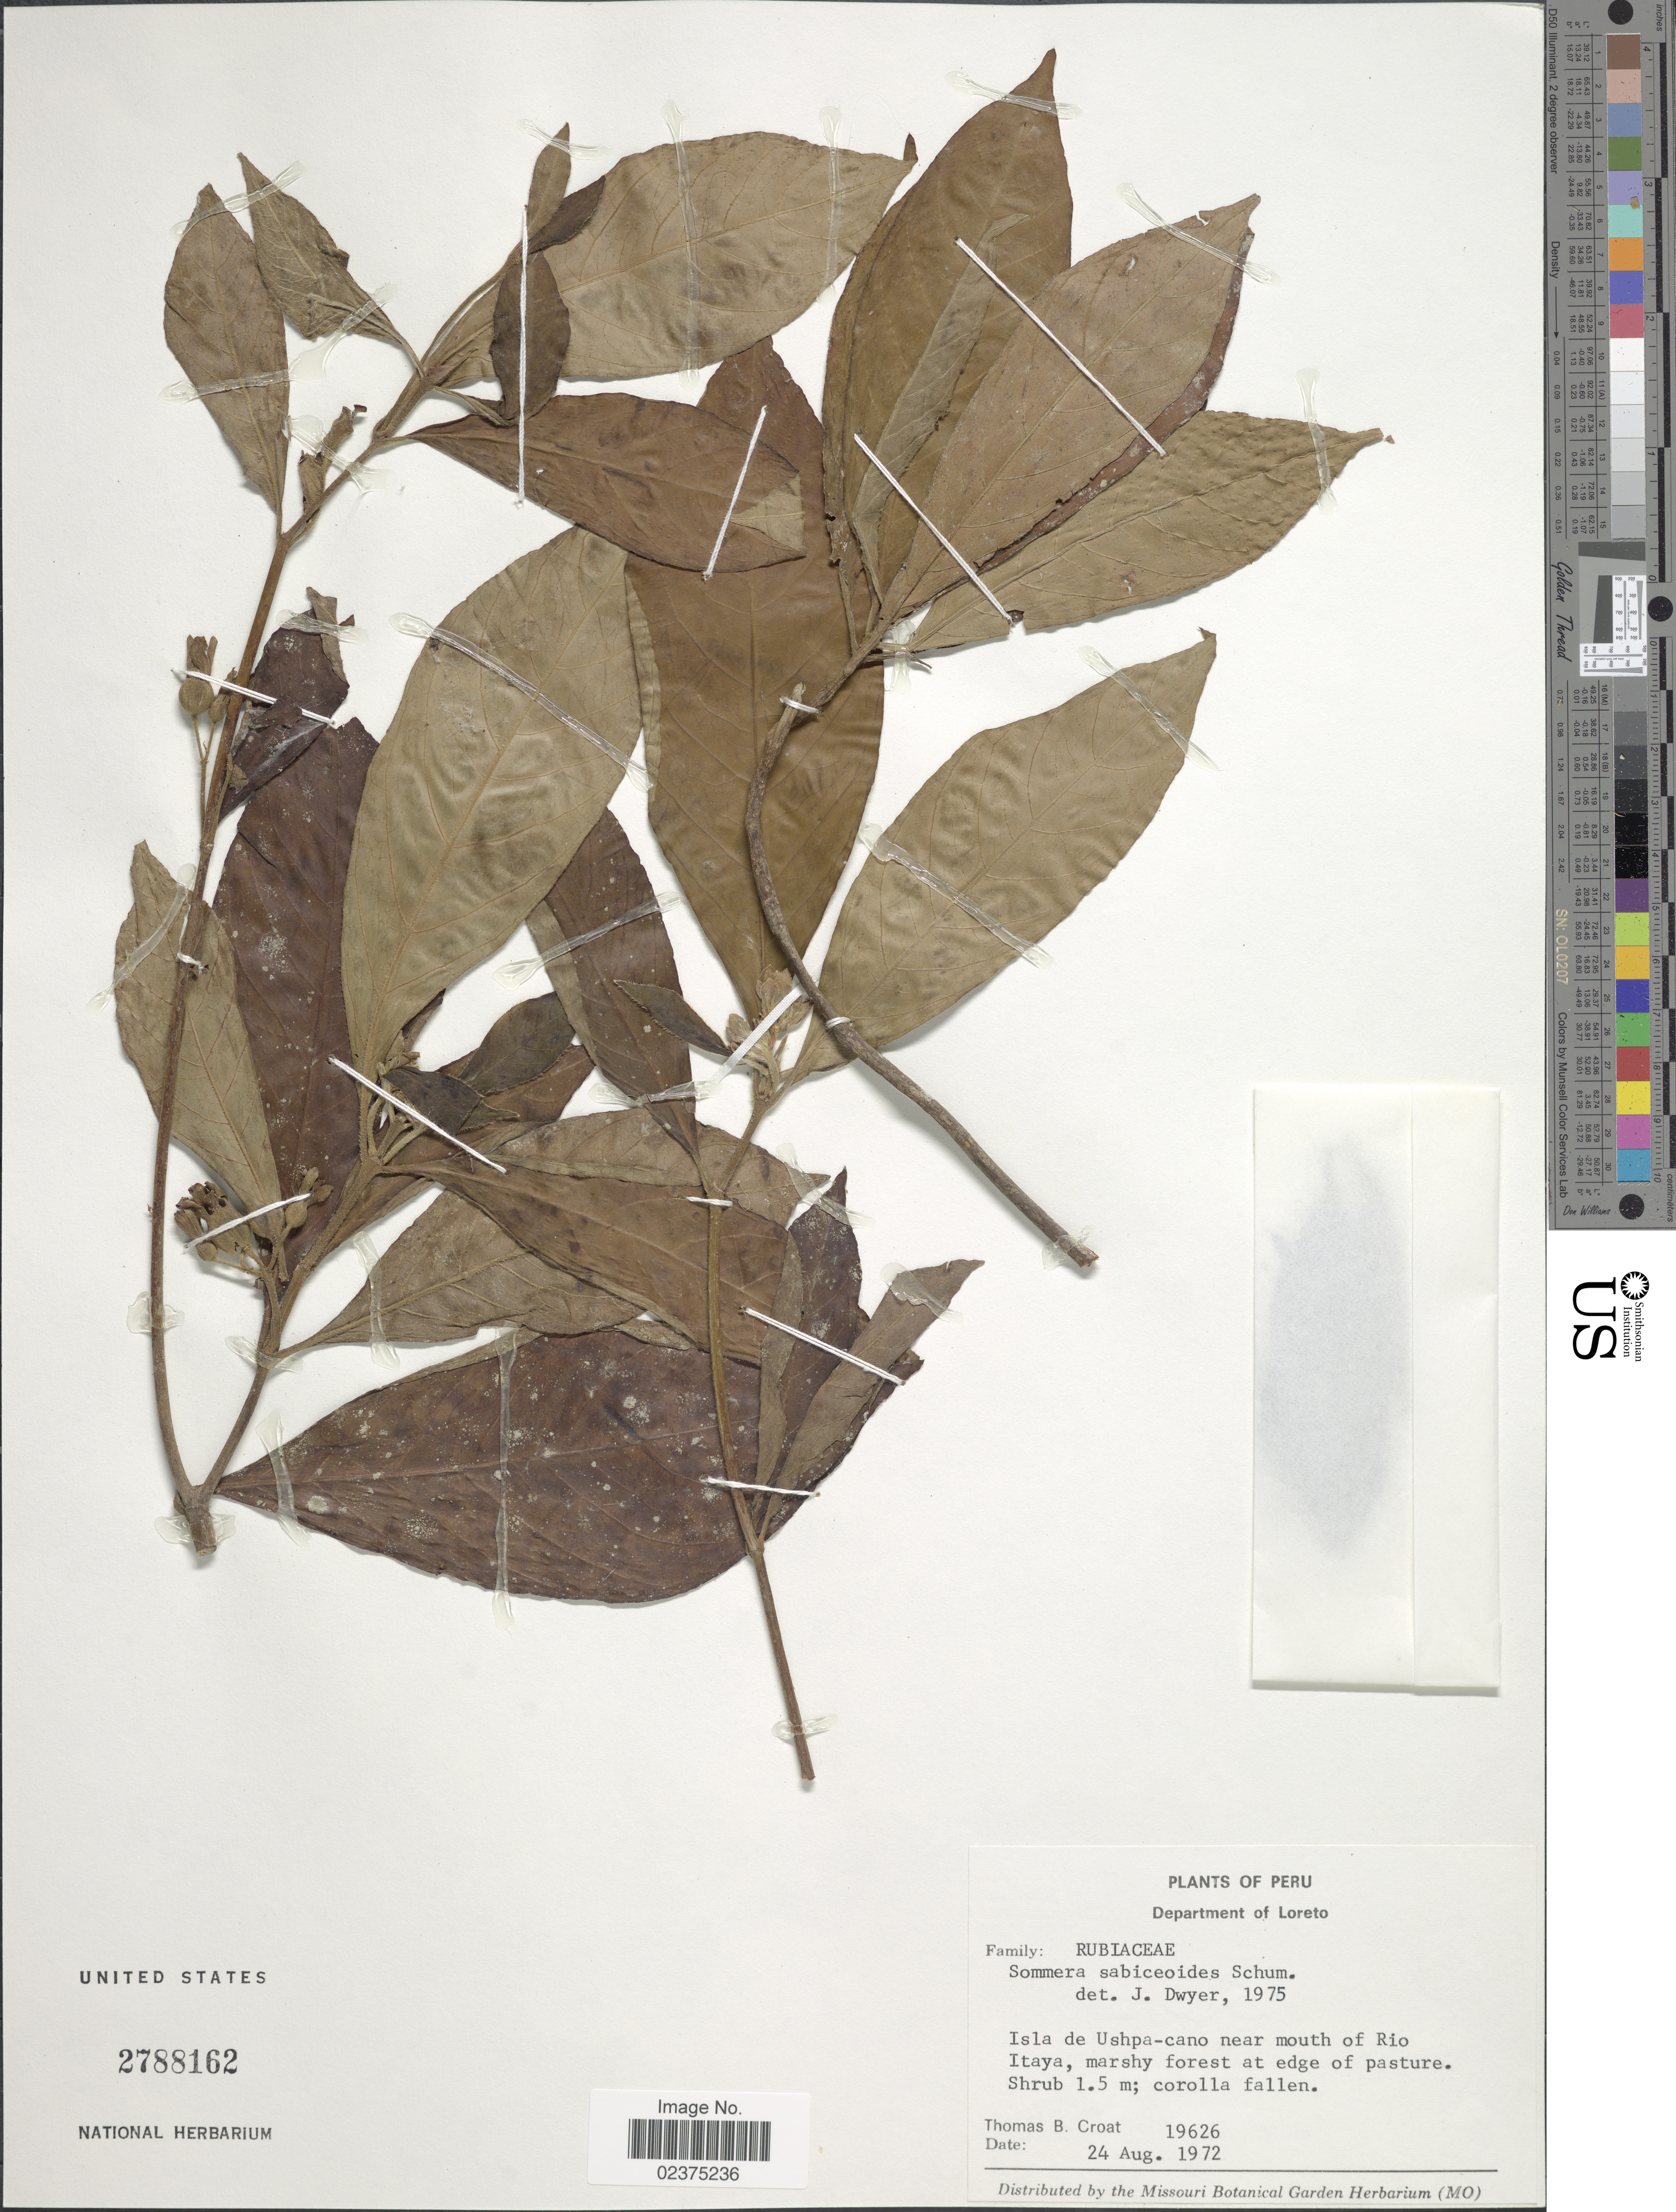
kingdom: Plantae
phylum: Tracheophyta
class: Magnoliopsida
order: Gentianales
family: Rubiaceae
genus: Sommera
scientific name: Sommera sabiceoides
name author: K. Schum.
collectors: T. B. Croat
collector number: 19626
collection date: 1972-08-24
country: Peru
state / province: Loreto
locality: Department of Loreto, Isla de Ushpa-cano near mouth of Rio Itaya, marshy forest at edge of pasture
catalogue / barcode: US 2788162